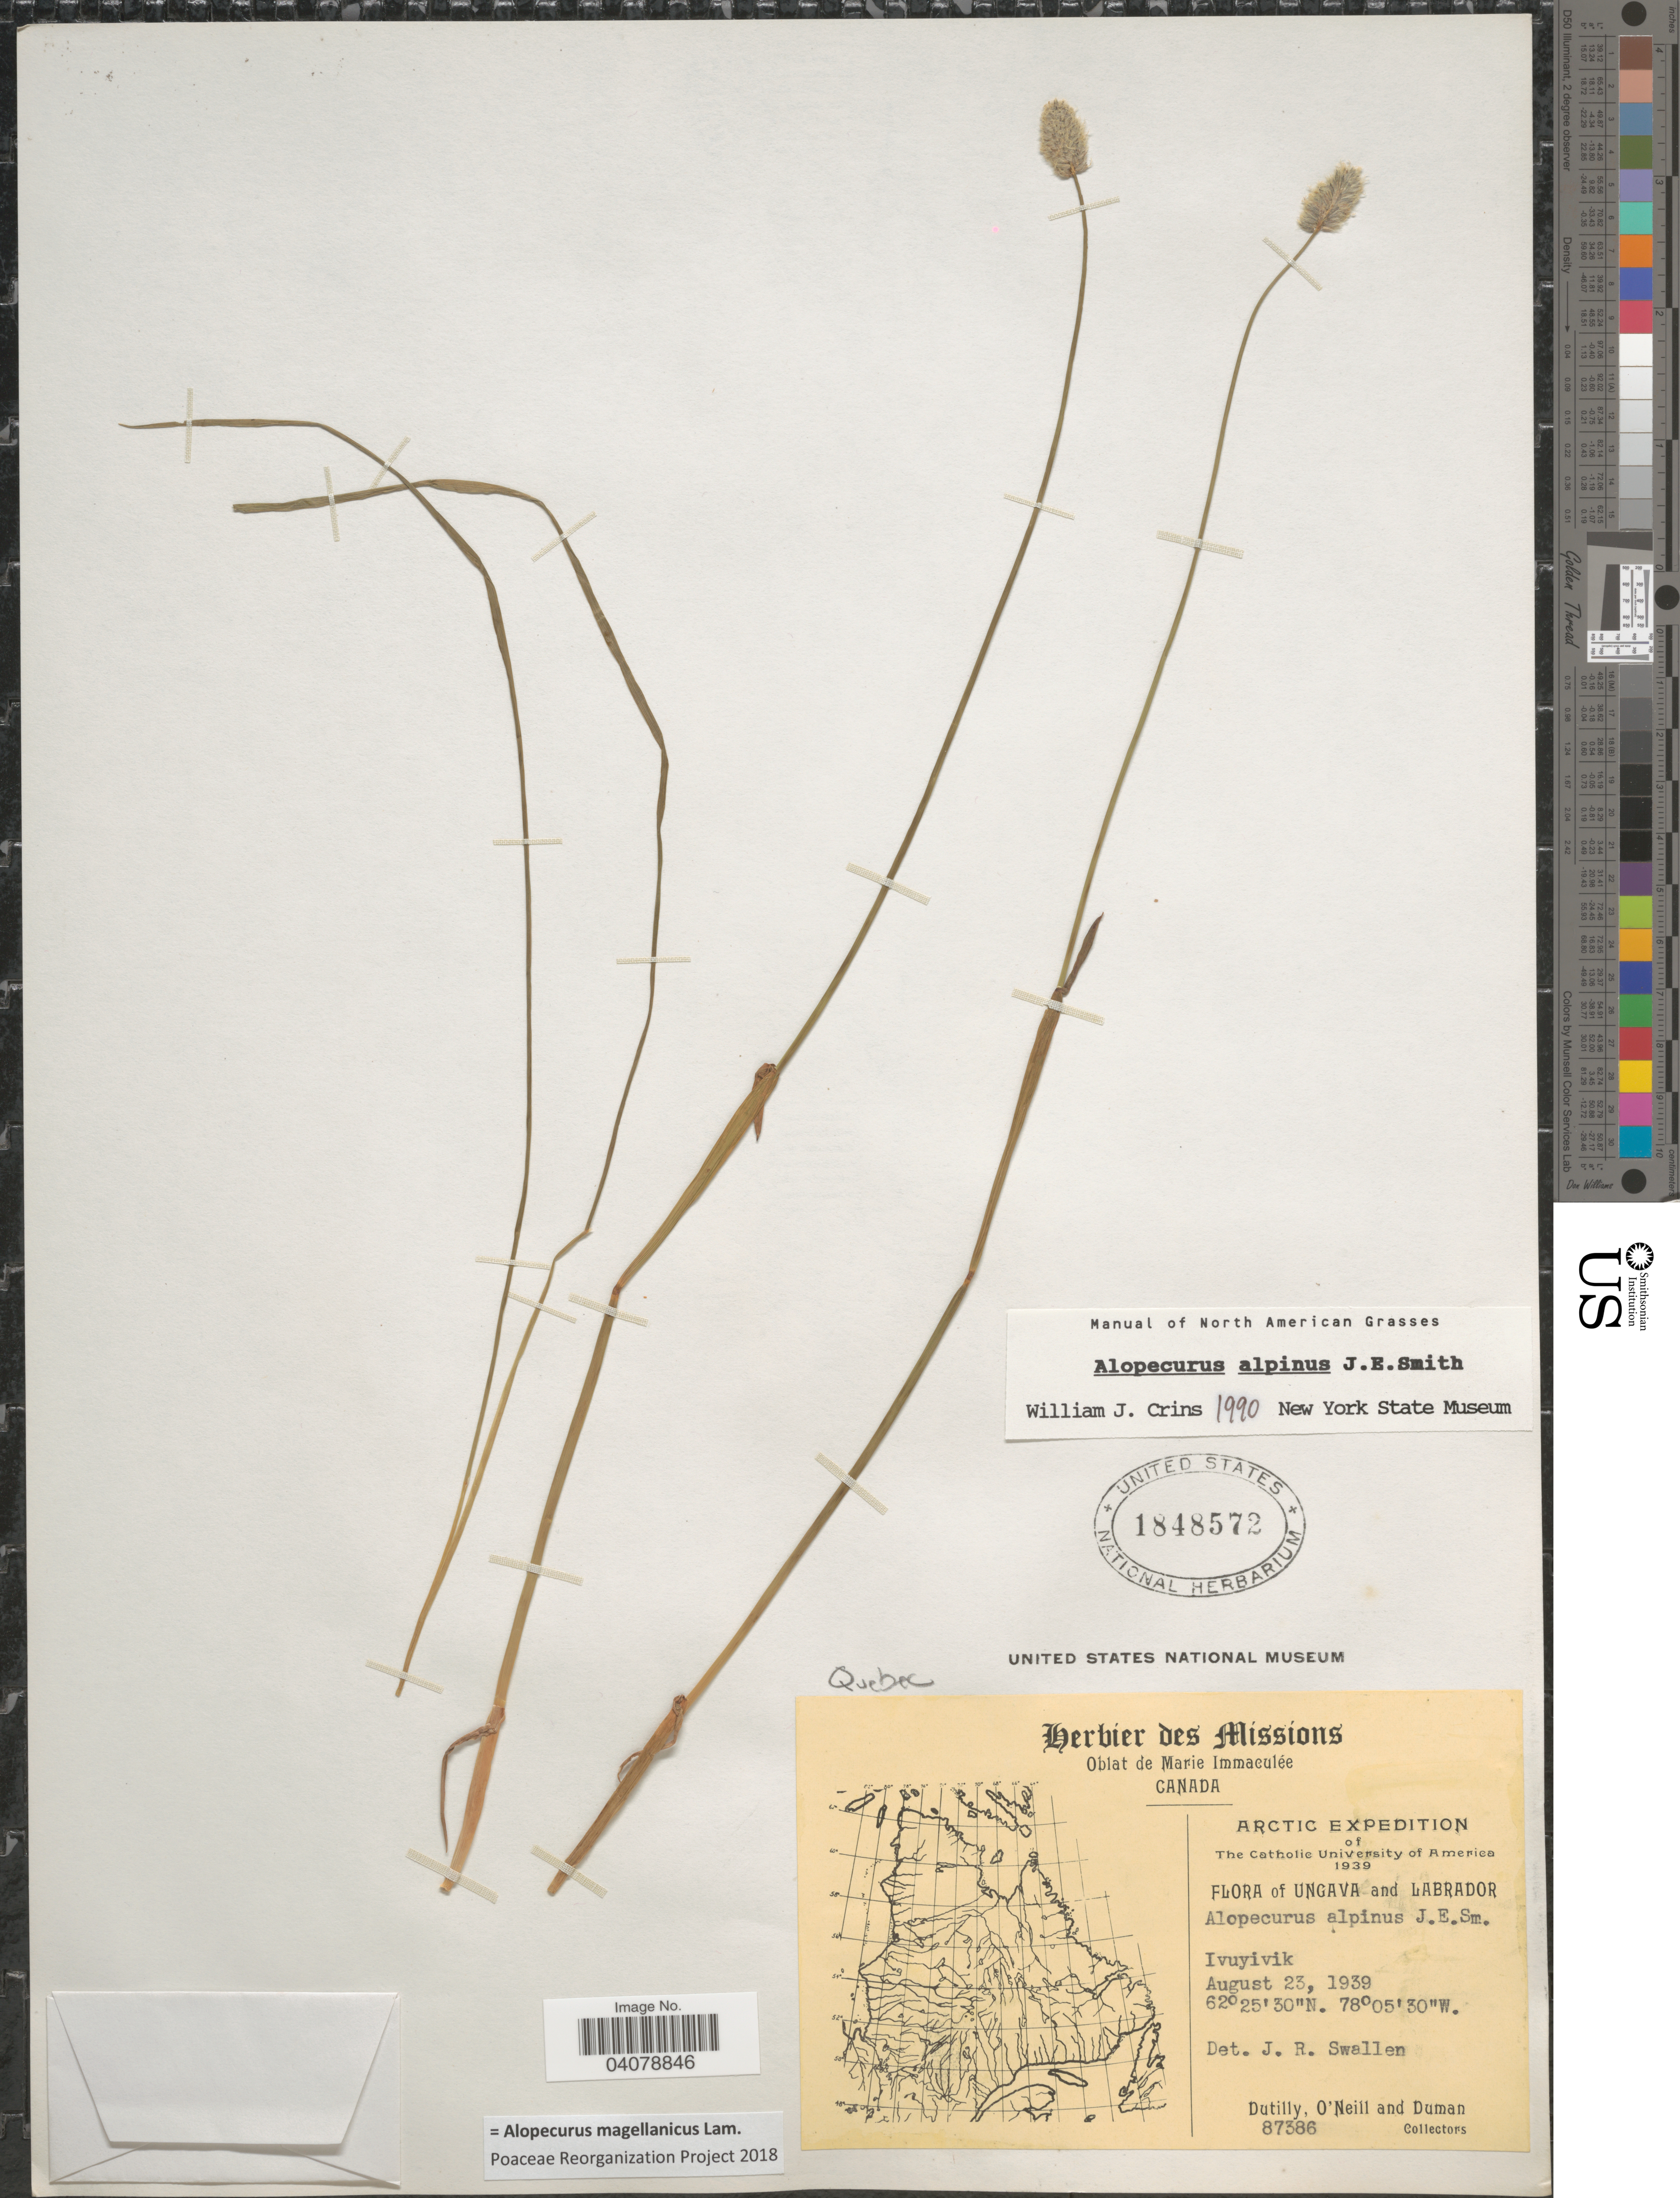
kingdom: Plantae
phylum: Tracheophyta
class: Liliopsida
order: Poales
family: Poaceae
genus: Alopecurus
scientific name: Alopecurus magellanicus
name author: Lam.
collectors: -. Dutilly, -. O'Neill & -. Duman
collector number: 87386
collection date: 1939-08-23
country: Canada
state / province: Quebec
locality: Quebec. Arctic Expedition of The Catholic University of America. Ungava and Labrador. Ivuyivik.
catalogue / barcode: US 1848572